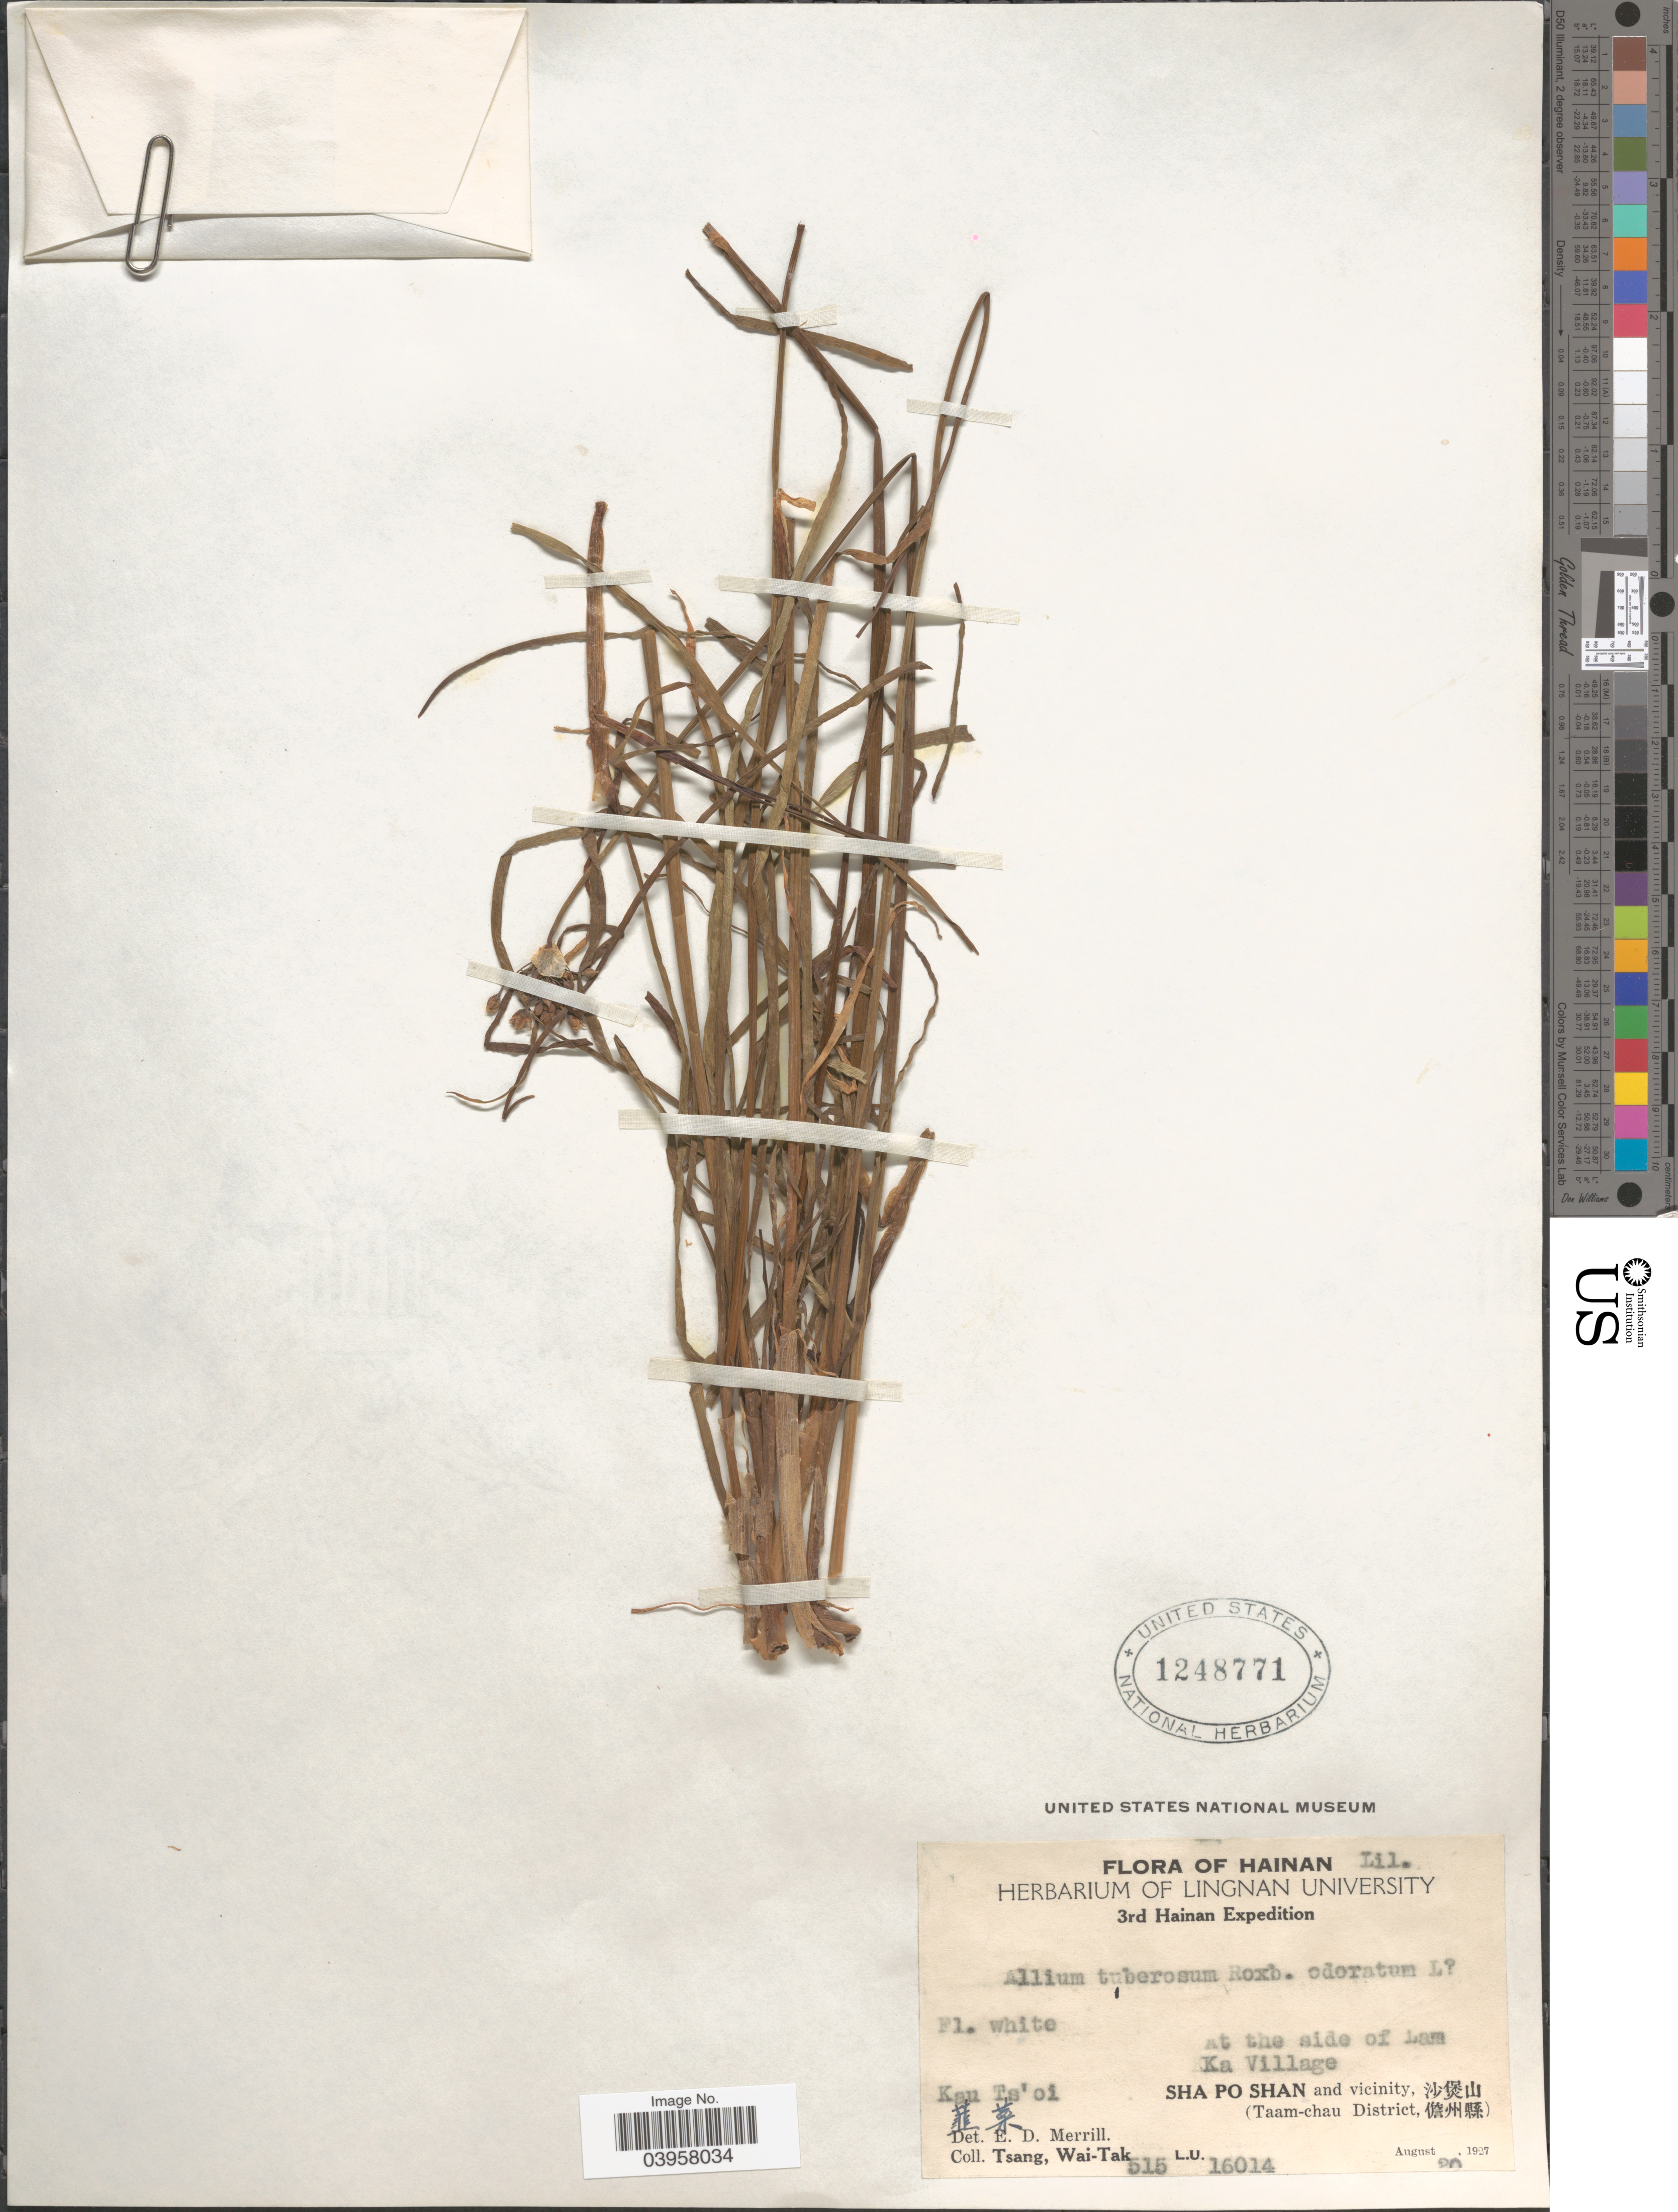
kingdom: Plantae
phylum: Tracheophyta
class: Liliopsida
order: Asparagales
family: Amaryllidaceae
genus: Allium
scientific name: Allium tuberosum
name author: Röttler ex Spreng.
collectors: W. T. Tsang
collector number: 515L.U.16014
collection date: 1927-08-20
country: China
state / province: Hainan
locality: Lam Ka Village. Kau Ts'oi . Sha Po Shan and vicinity, (Taam-chau District.)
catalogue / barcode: US 1248771